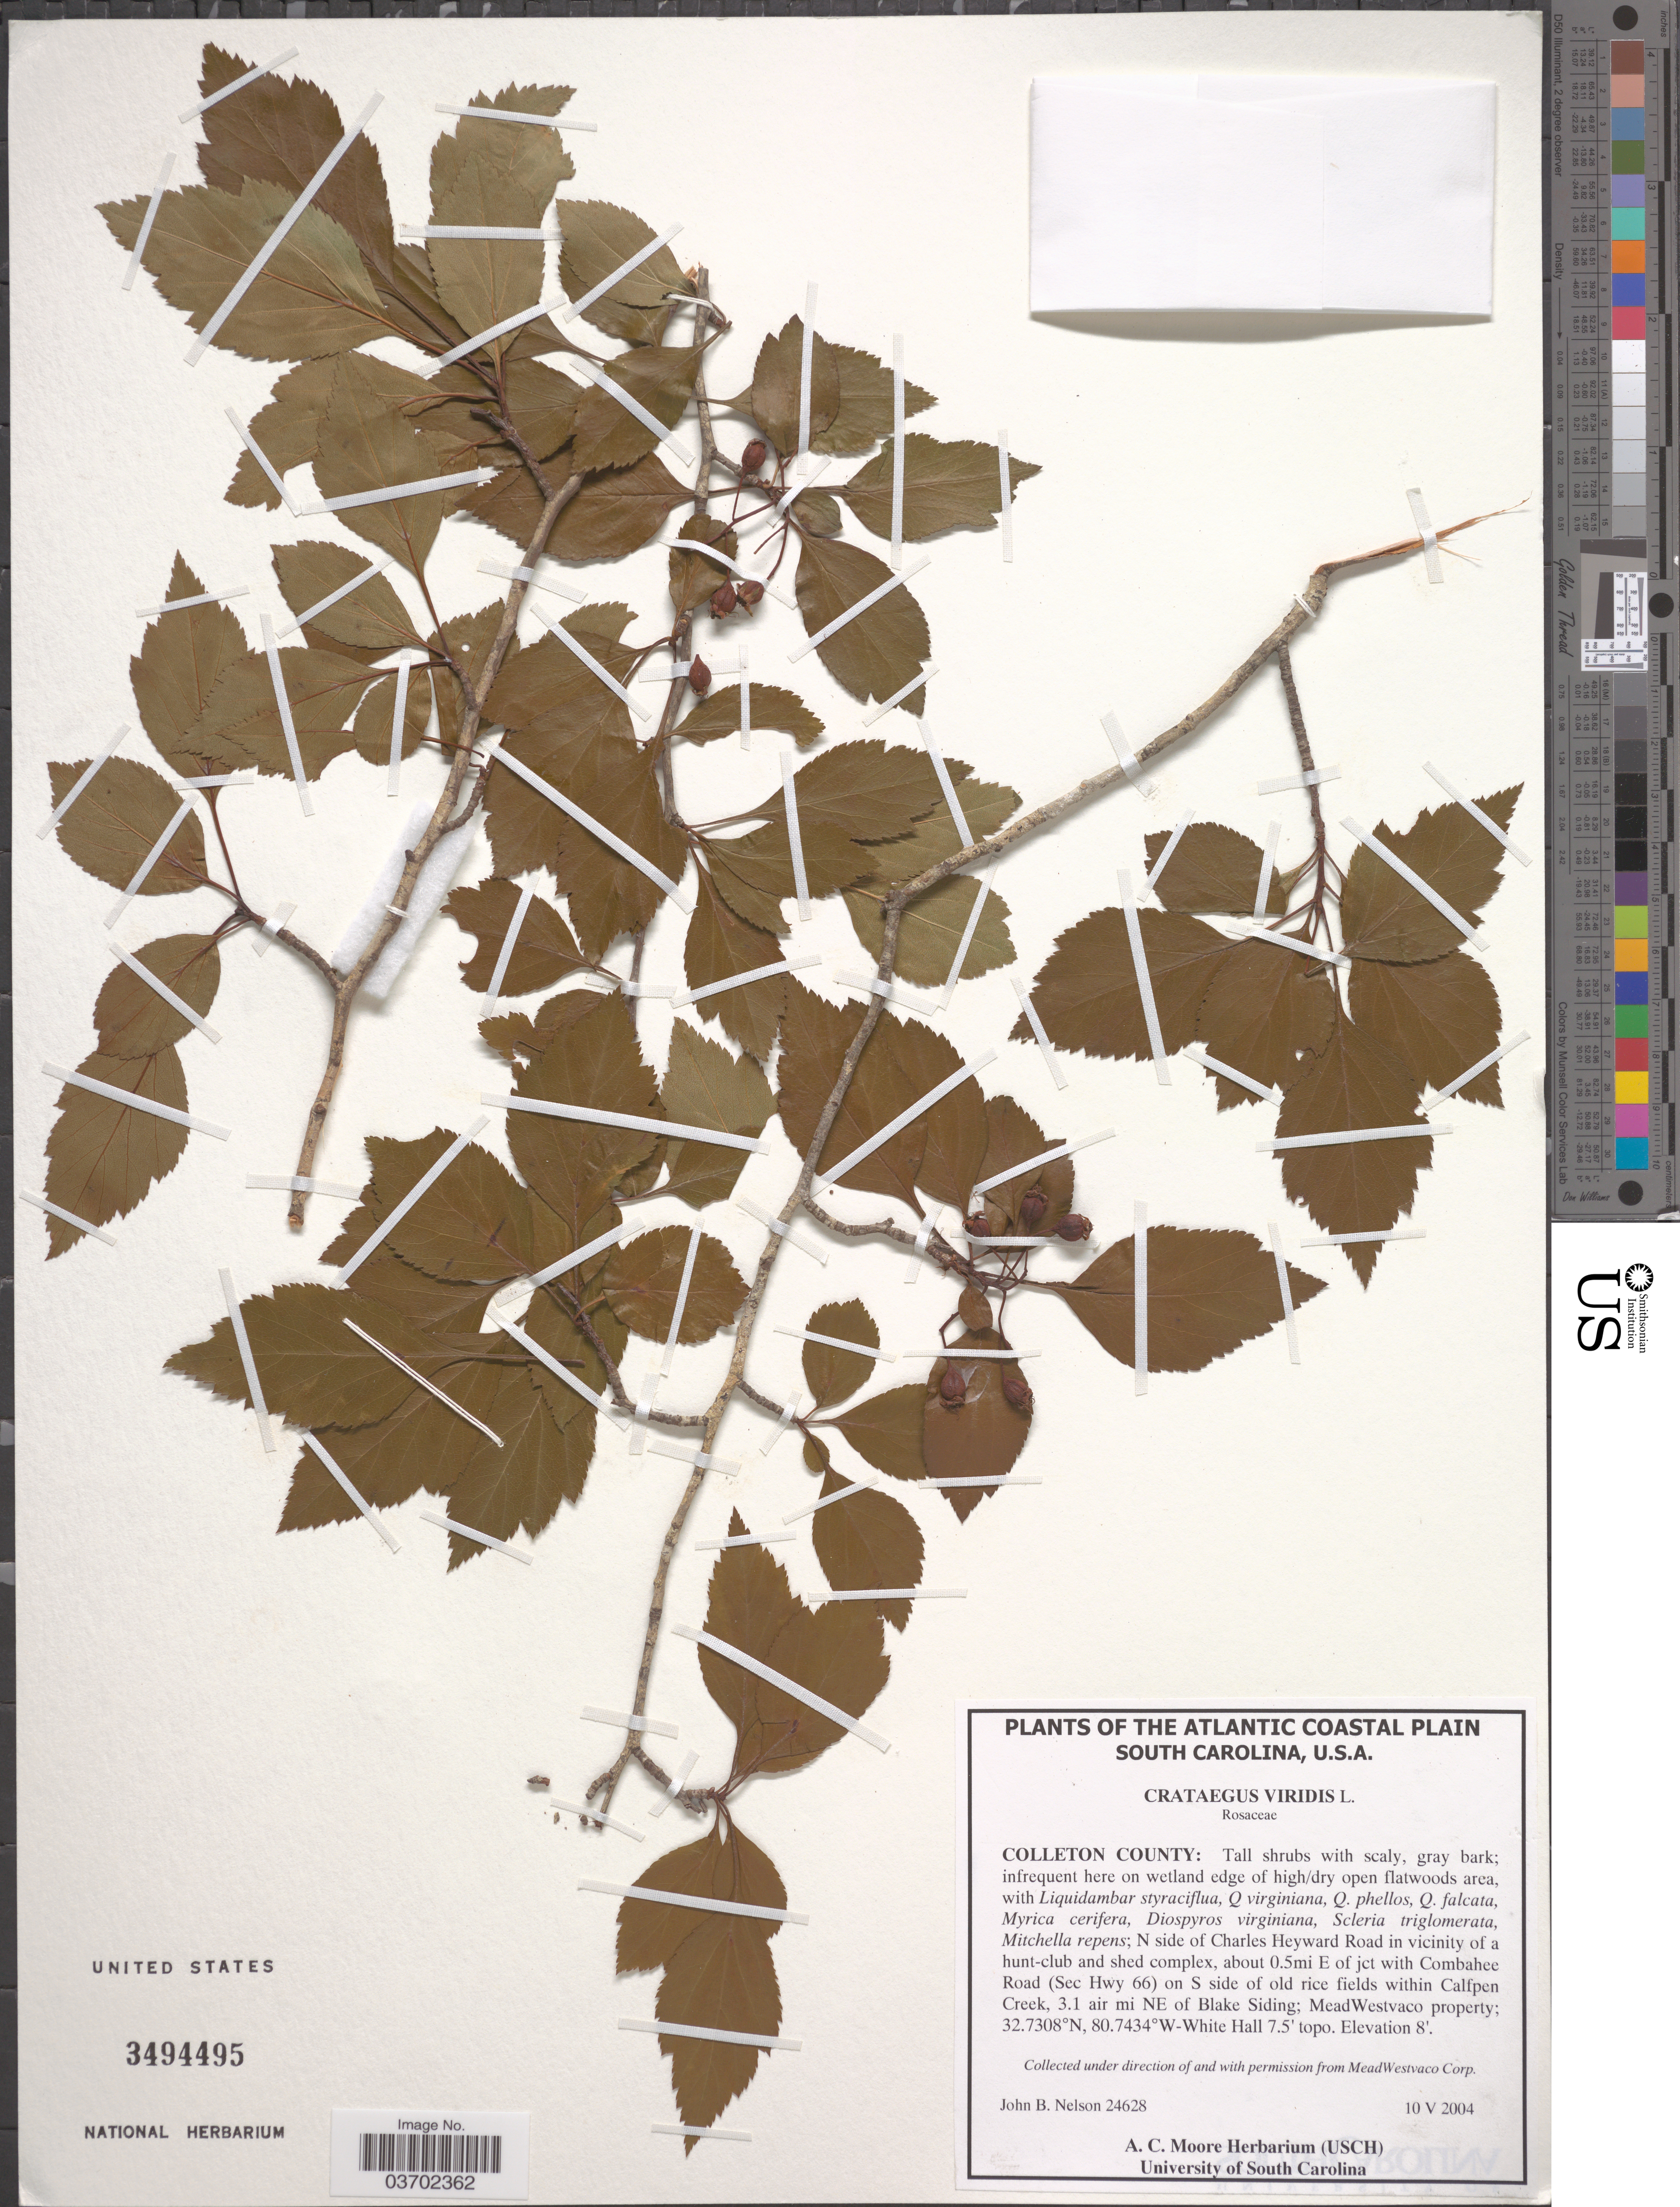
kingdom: Plantae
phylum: Tracheophyta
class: Magnoliopsida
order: Rosales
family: Rosaceae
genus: Crataegus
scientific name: Crataegus viridis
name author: L.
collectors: J. B. Nelson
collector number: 24628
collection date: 2004-05-10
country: United States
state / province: South Carolina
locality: The Atlantic Coastal Plain. Colleton County: N side of Charles Heyward Road in vicinity of a hunt-club and shed complex, about 0.5mi E of jct with Combaheee Road (Sec Hwy 66) on S side of old rice fields within Calfpen Creek, 3.1 air mi NE of Blake Siding; MeadWestvaco property; White Hall.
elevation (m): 2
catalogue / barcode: US 3494495